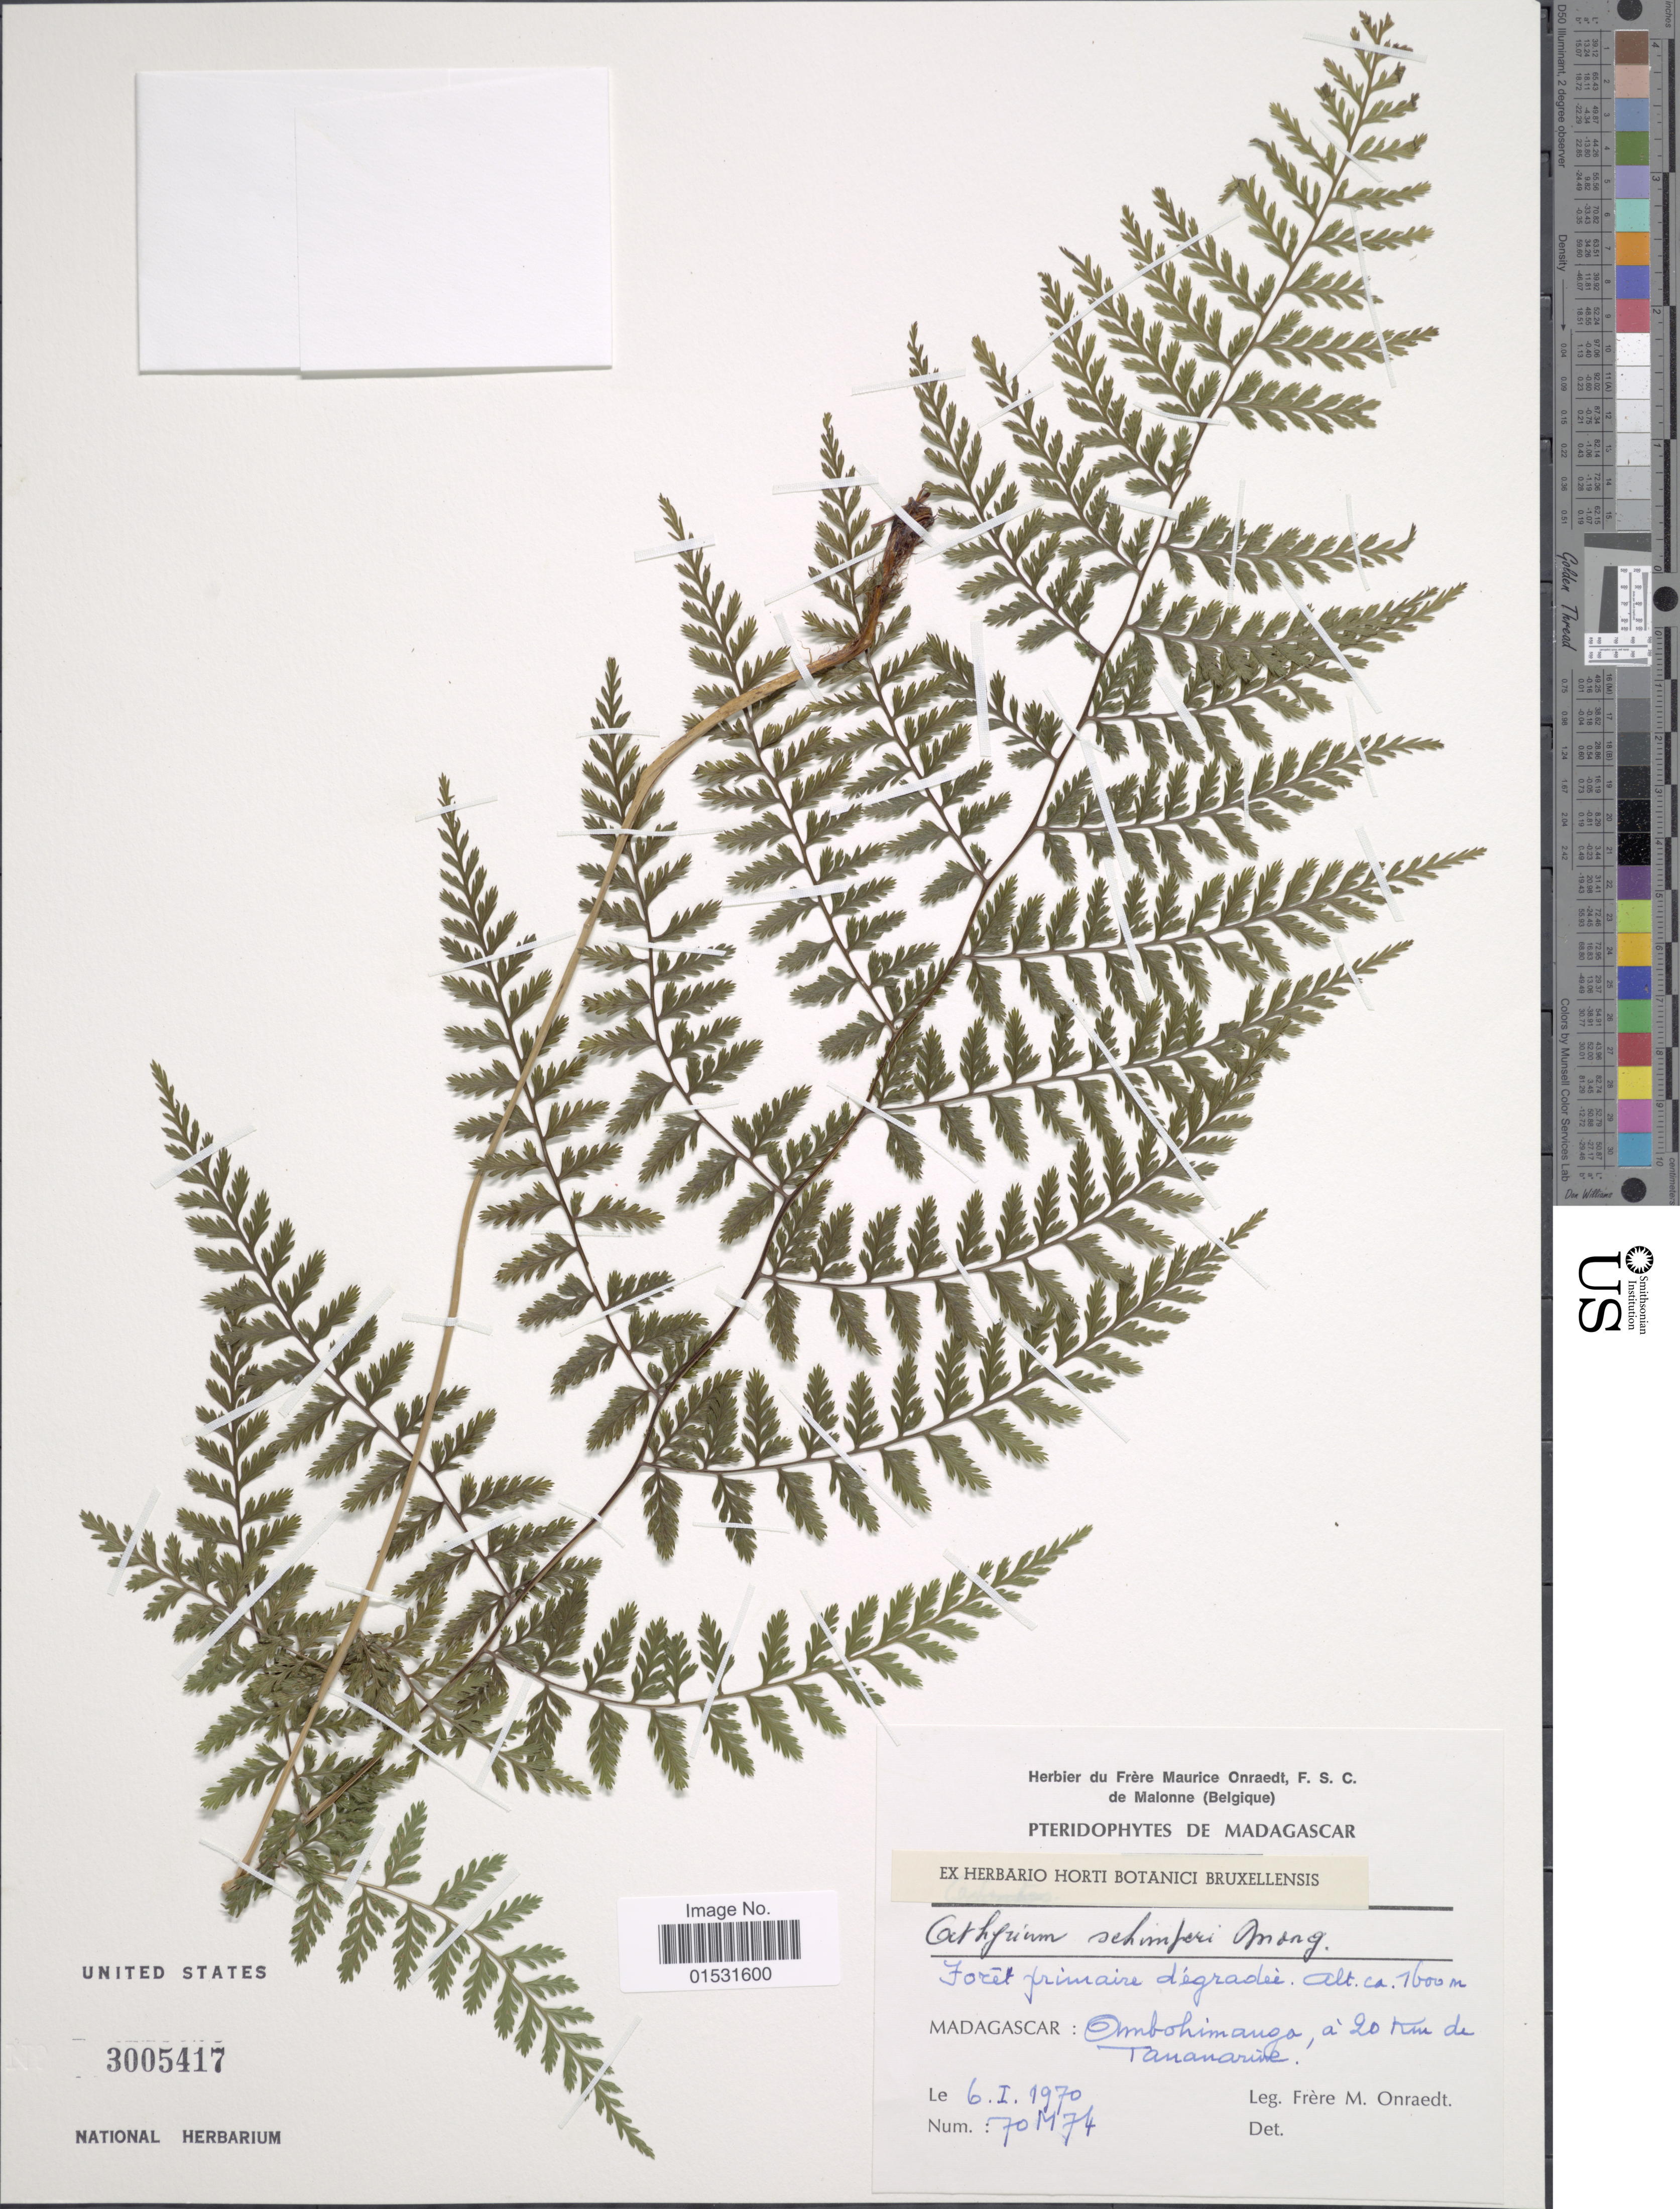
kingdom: Plantae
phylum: Tracheophyta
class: Polypodiopsida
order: Polypodiales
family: Athyriaceae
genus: Athyrium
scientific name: Athyrium schimperi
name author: Mougeot ex Fée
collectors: F. Onraedt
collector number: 70M74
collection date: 1970-01-06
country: Madagascar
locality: Ombohimango, a 20 km de Tananrime.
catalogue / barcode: US 3005417